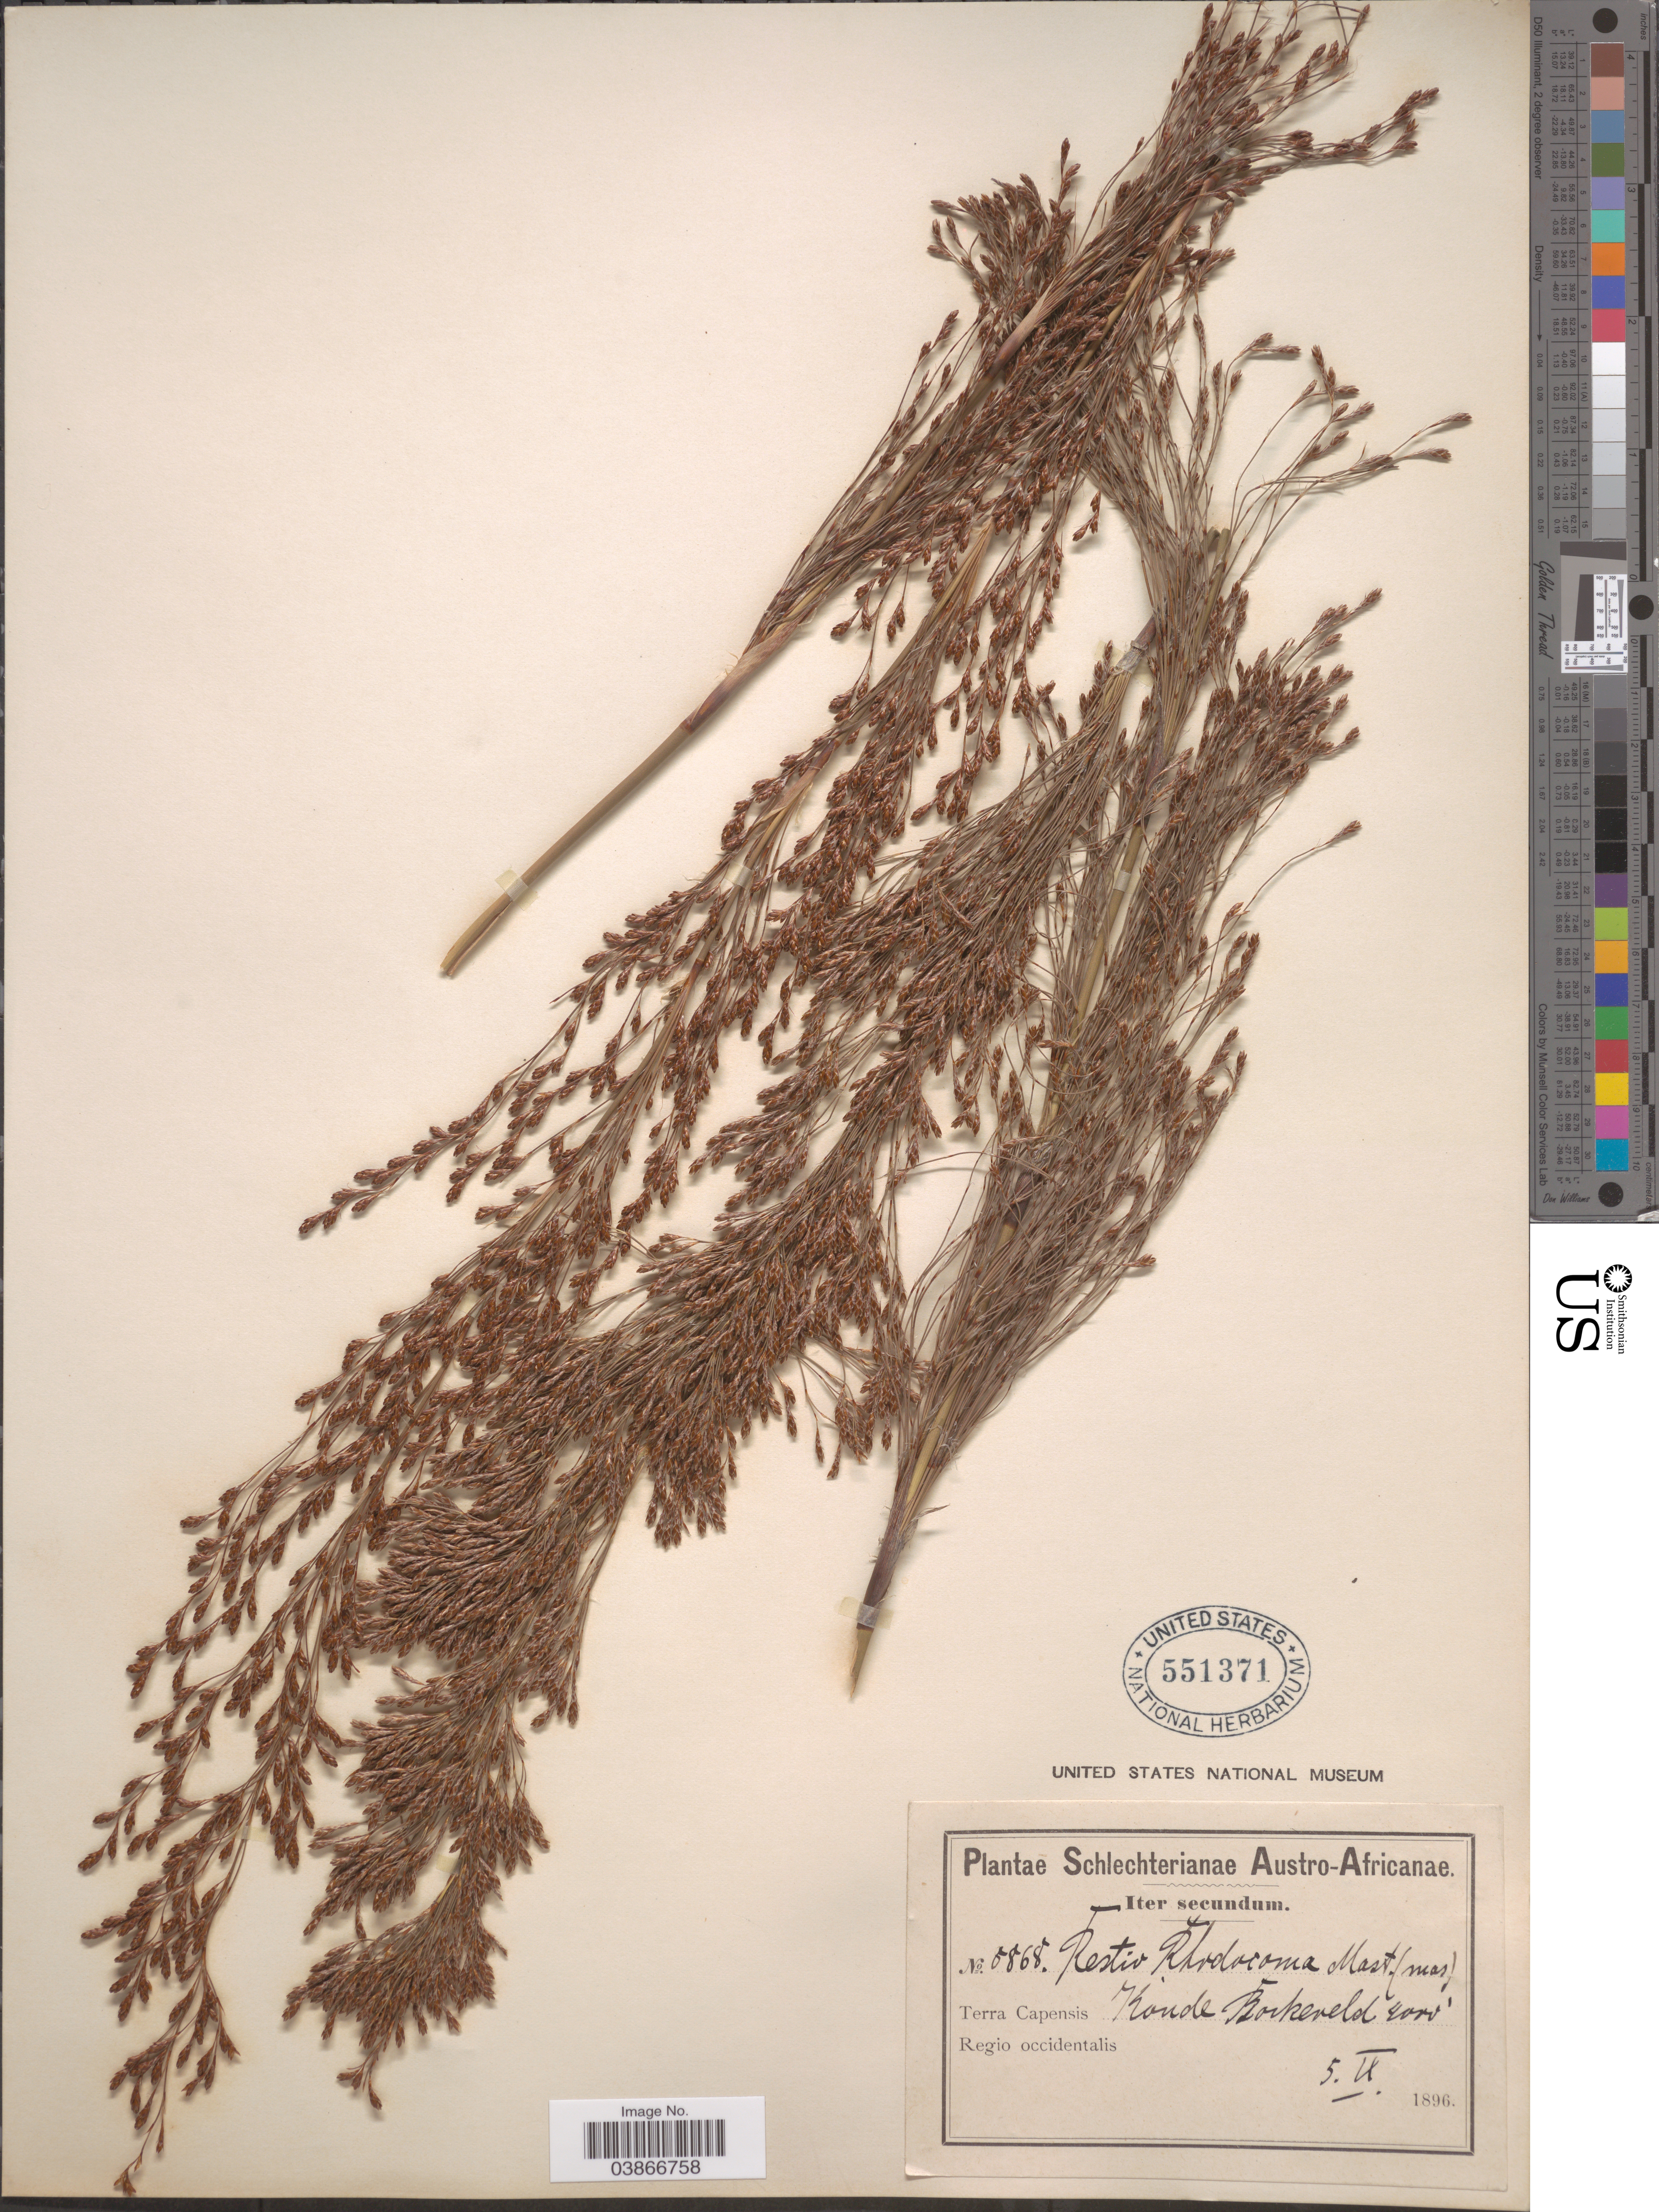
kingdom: Plantae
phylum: Tracheophyta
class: Liliopsida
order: Poales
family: Restionaceae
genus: Rhodocoma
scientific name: Rhodocoma capensis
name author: Nees ex Steud.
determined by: Strong, Mark T., (BOT), Smithsonian Institution - National Museum of Natural History (UNITED STATES)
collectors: Schlechter, --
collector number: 5868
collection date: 1896-09-05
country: South Africa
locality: Austro-Africanæ. Terra Capensis Koude Bockeveld. Regio occidentalis.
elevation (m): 1219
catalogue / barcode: US 551371